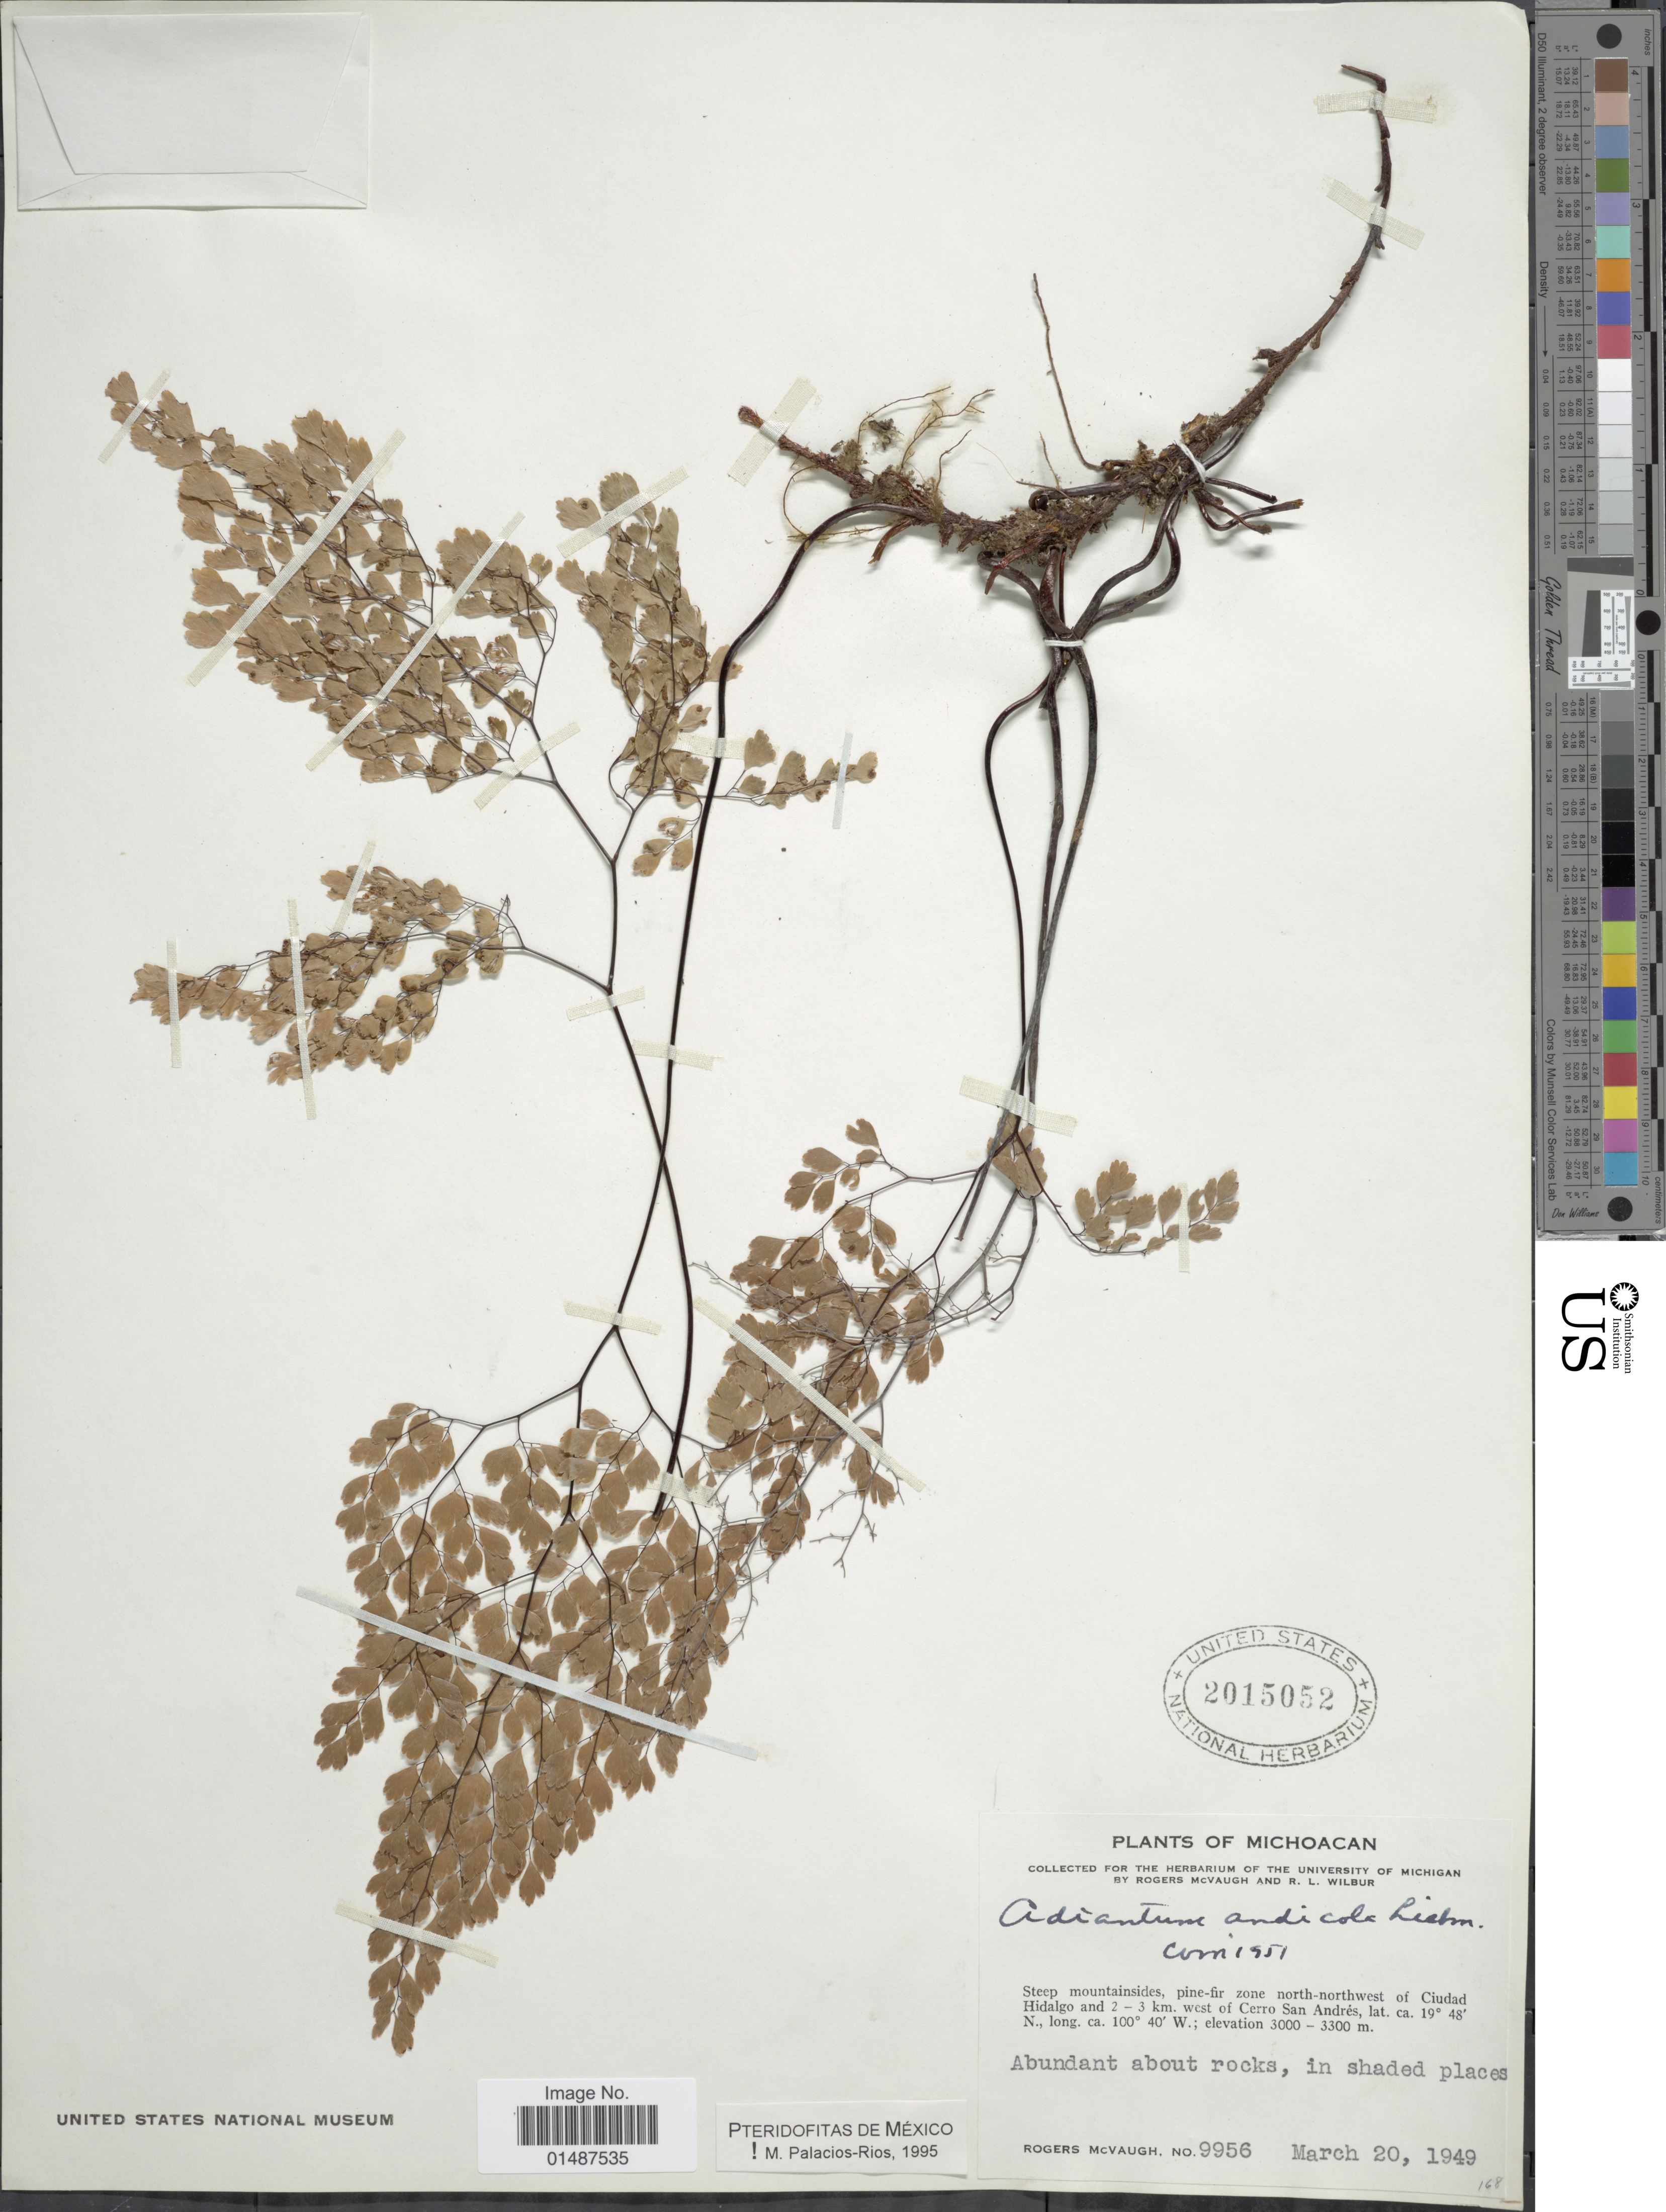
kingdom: Plantae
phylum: Tracheophyta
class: Polypodiopsida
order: Polypodiales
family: Pteridaceae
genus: Adiantum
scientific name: Adiantum andicola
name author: Liebm.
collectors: M. R. McVaugh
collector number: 9956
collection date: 1949-03-20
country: Mexico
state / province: Michoacán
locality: Steep mountainsides, pine-fir zone north-northwest of Ciudad Hidalgo and 2-3 km. west of Cerro San Andres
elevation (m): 3000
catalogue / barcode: US 2015052